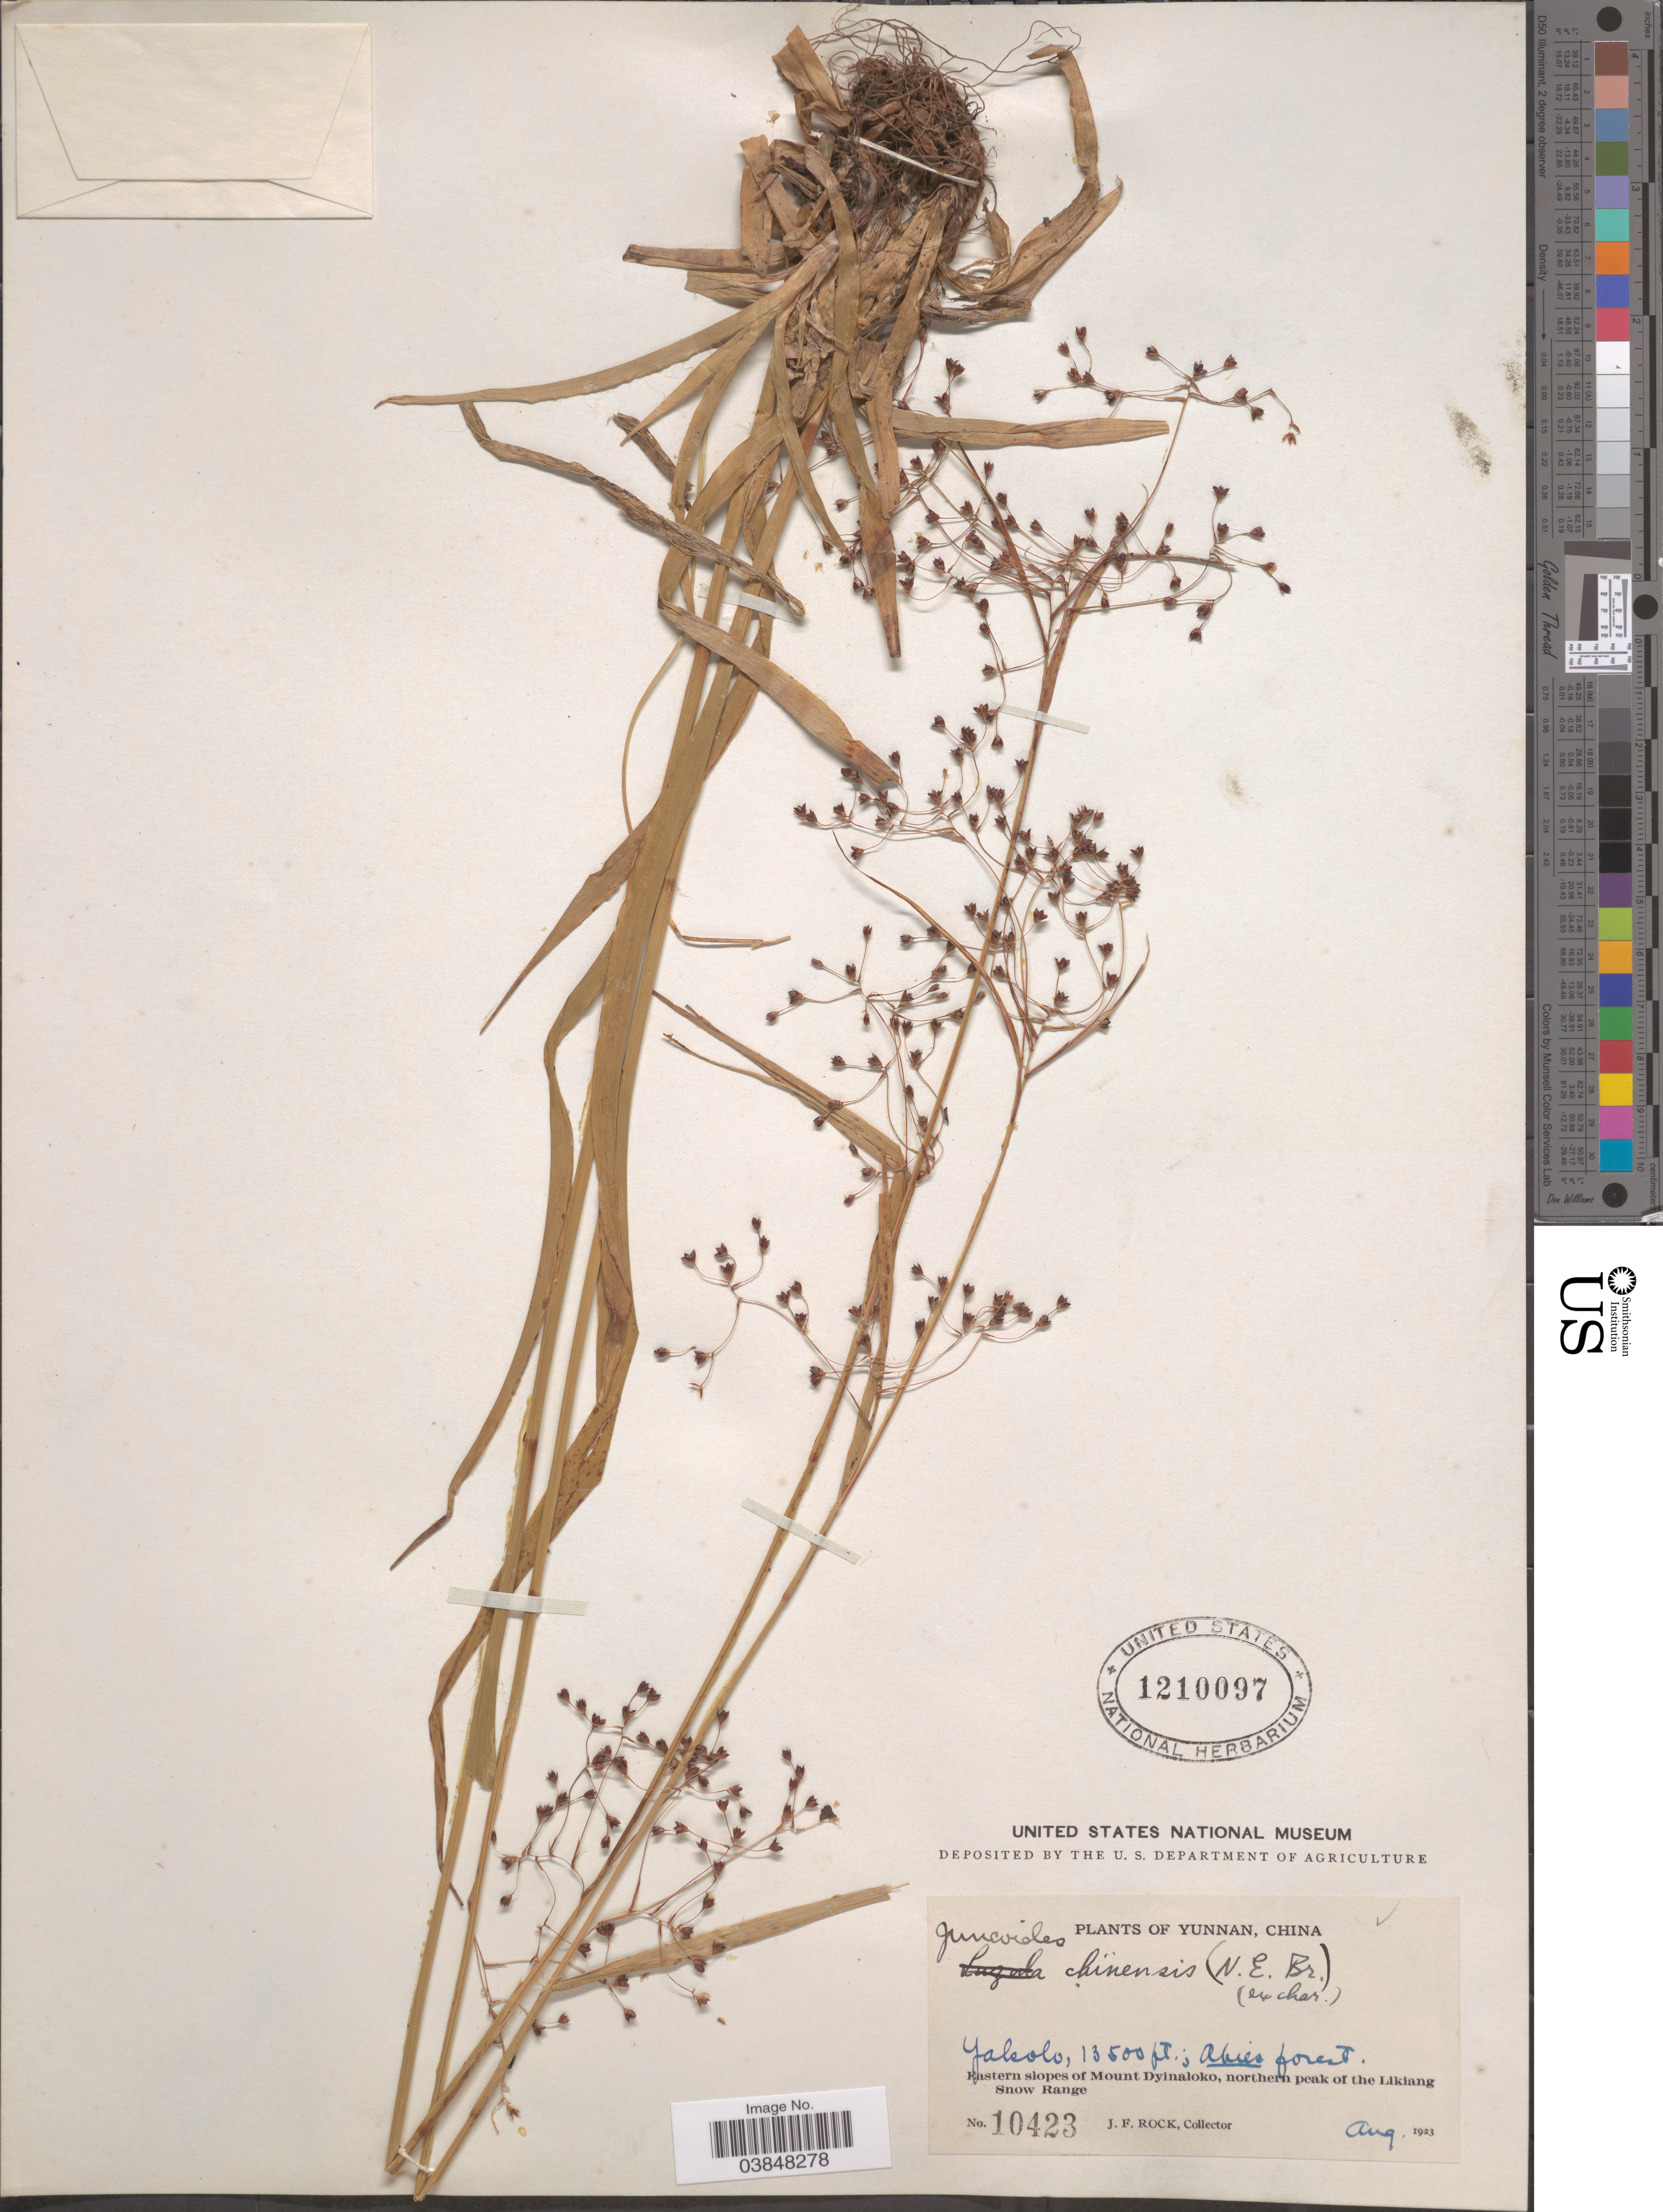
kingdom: Plantae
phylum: Tracheophyta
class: Liliopsida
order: Poales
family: Juncaceae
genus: Luzula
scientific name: Luzula chinensis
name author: N.E. Br.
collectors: J. Rock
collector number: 10423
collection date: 1923-08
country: China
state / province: Yunnan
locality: Yakolo, Eastern slopes of Mount Dyinaloko, northern peak of the Likiang Snow Range.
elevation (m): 4115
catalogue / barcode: US 1210097